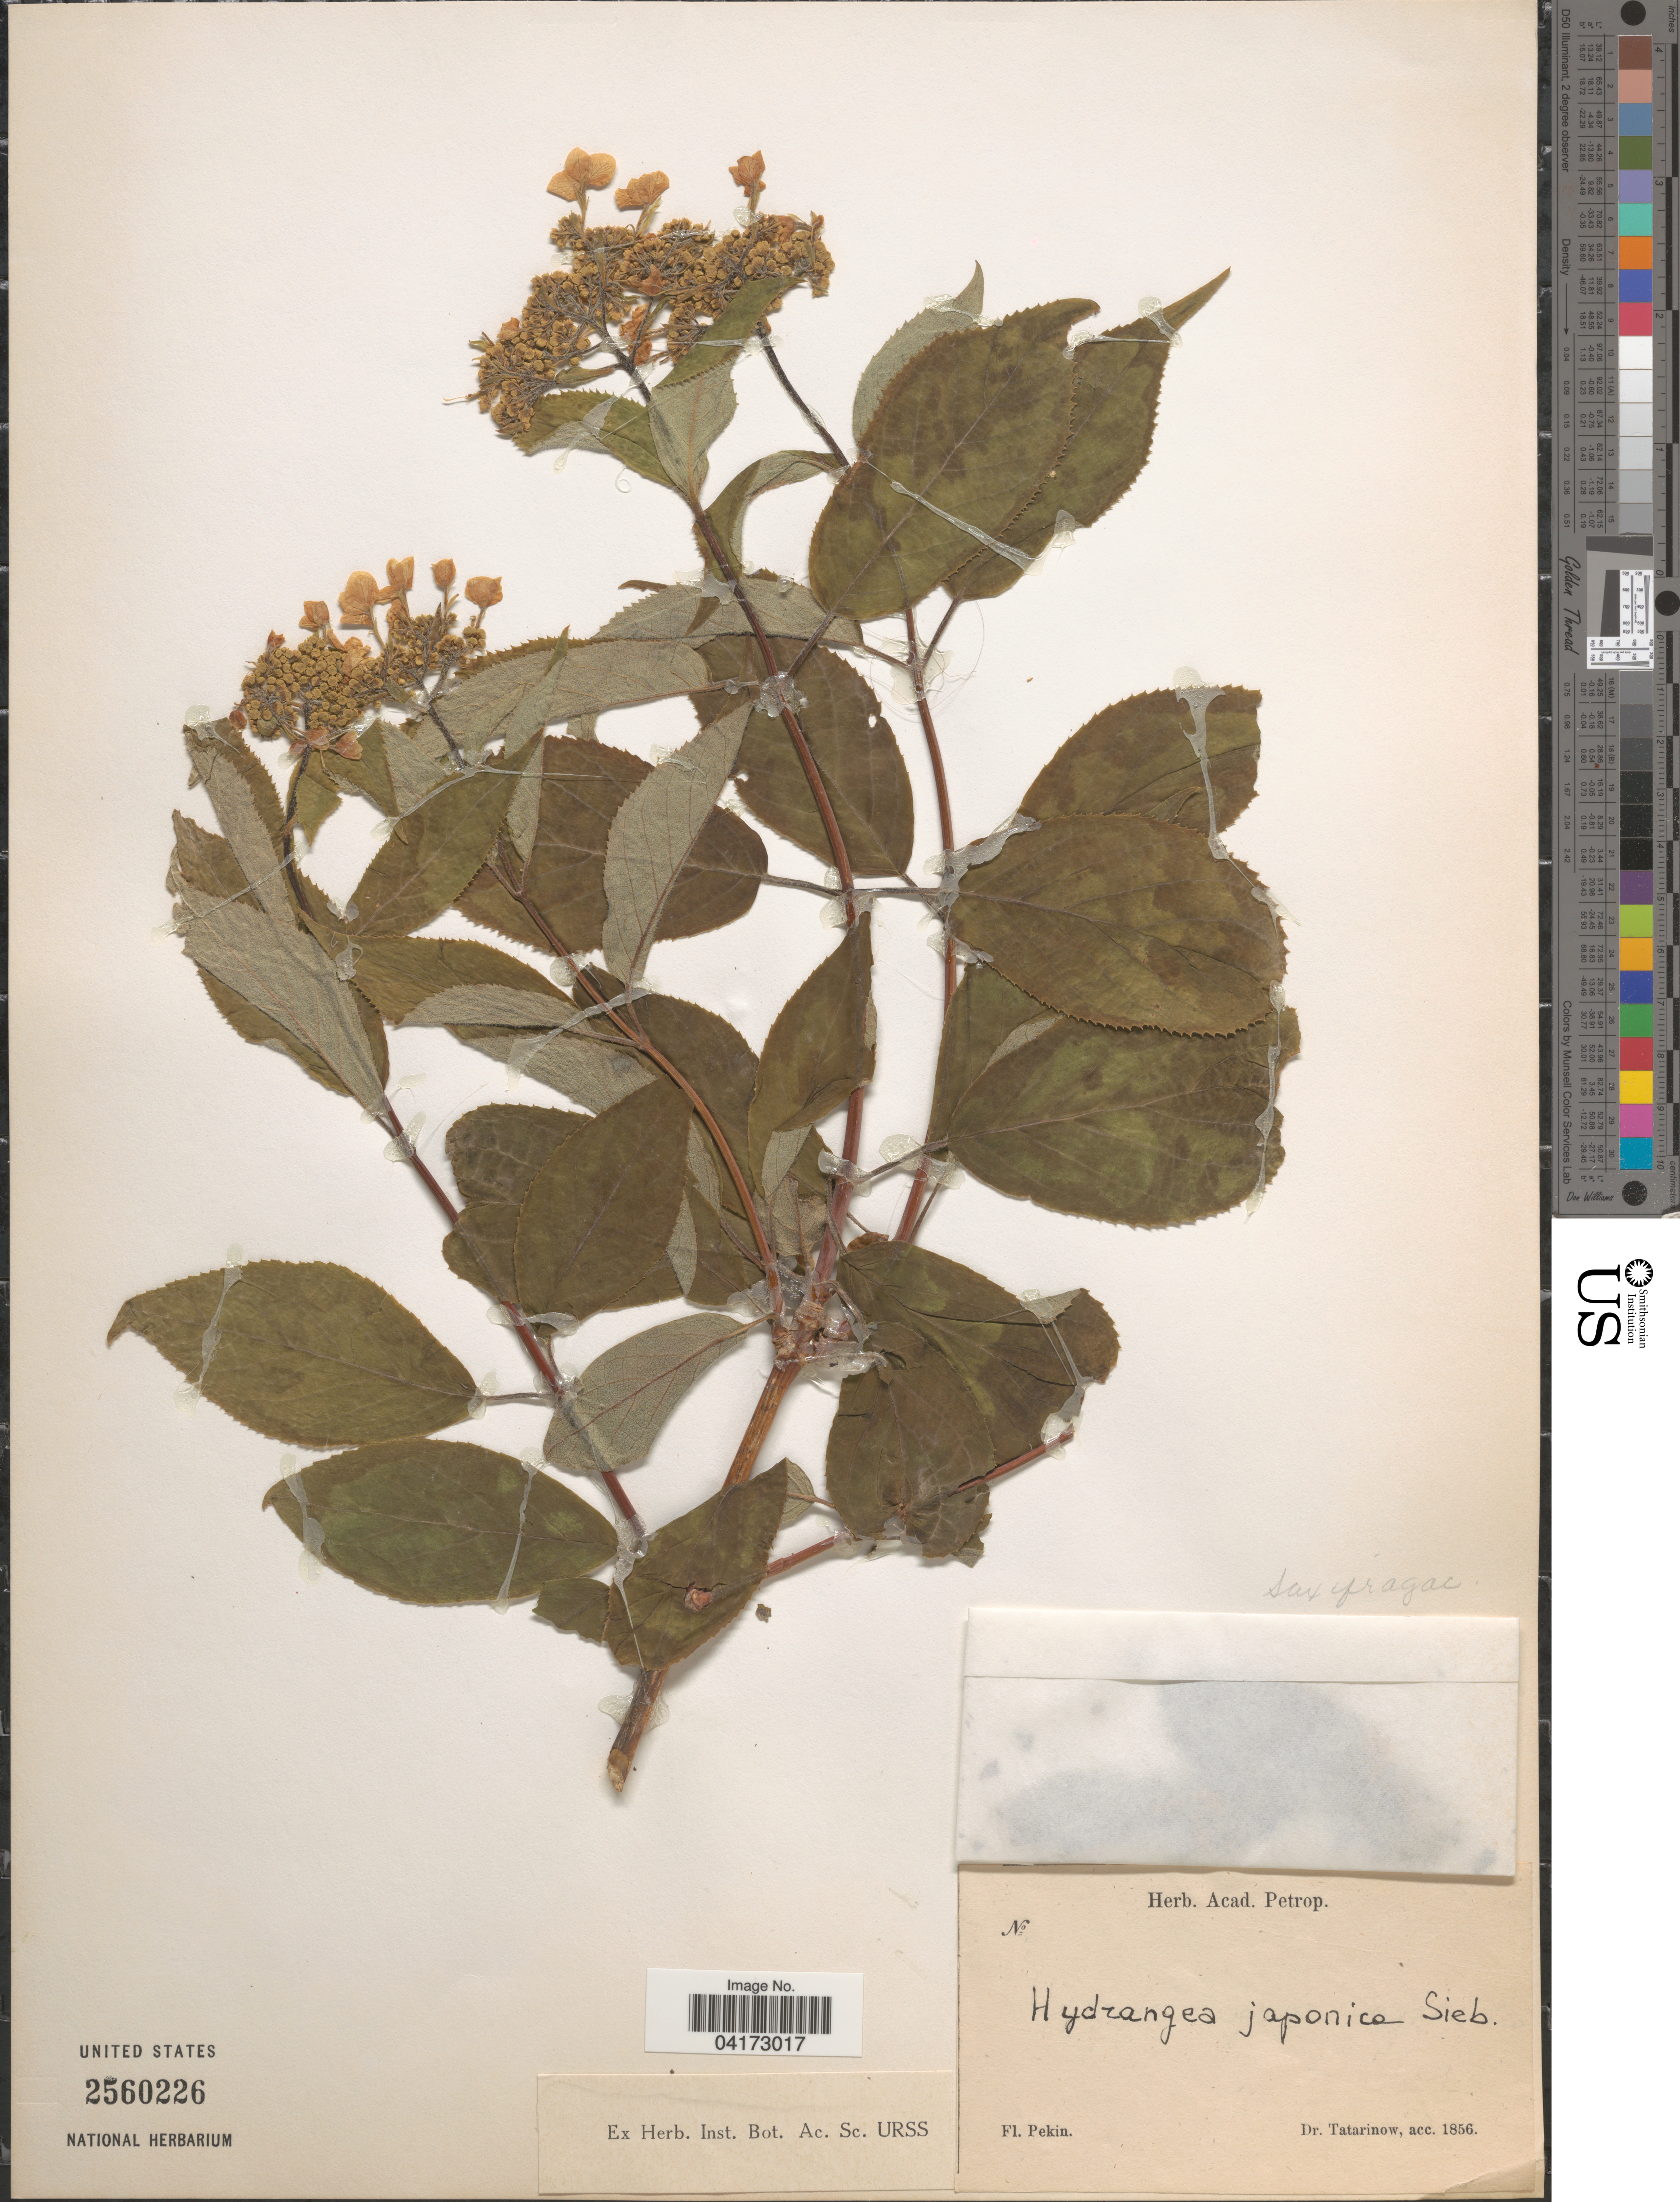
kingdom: Plantae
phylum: Tracheophyta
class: Magnoliopsida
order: Cornales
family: Hydrangeaceae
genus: Hydrangea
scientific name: Hydrangea japonica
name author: Siebold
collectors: -. Tatarinow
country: China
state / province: Beijing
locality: Pekin.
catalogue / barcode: US 2560226